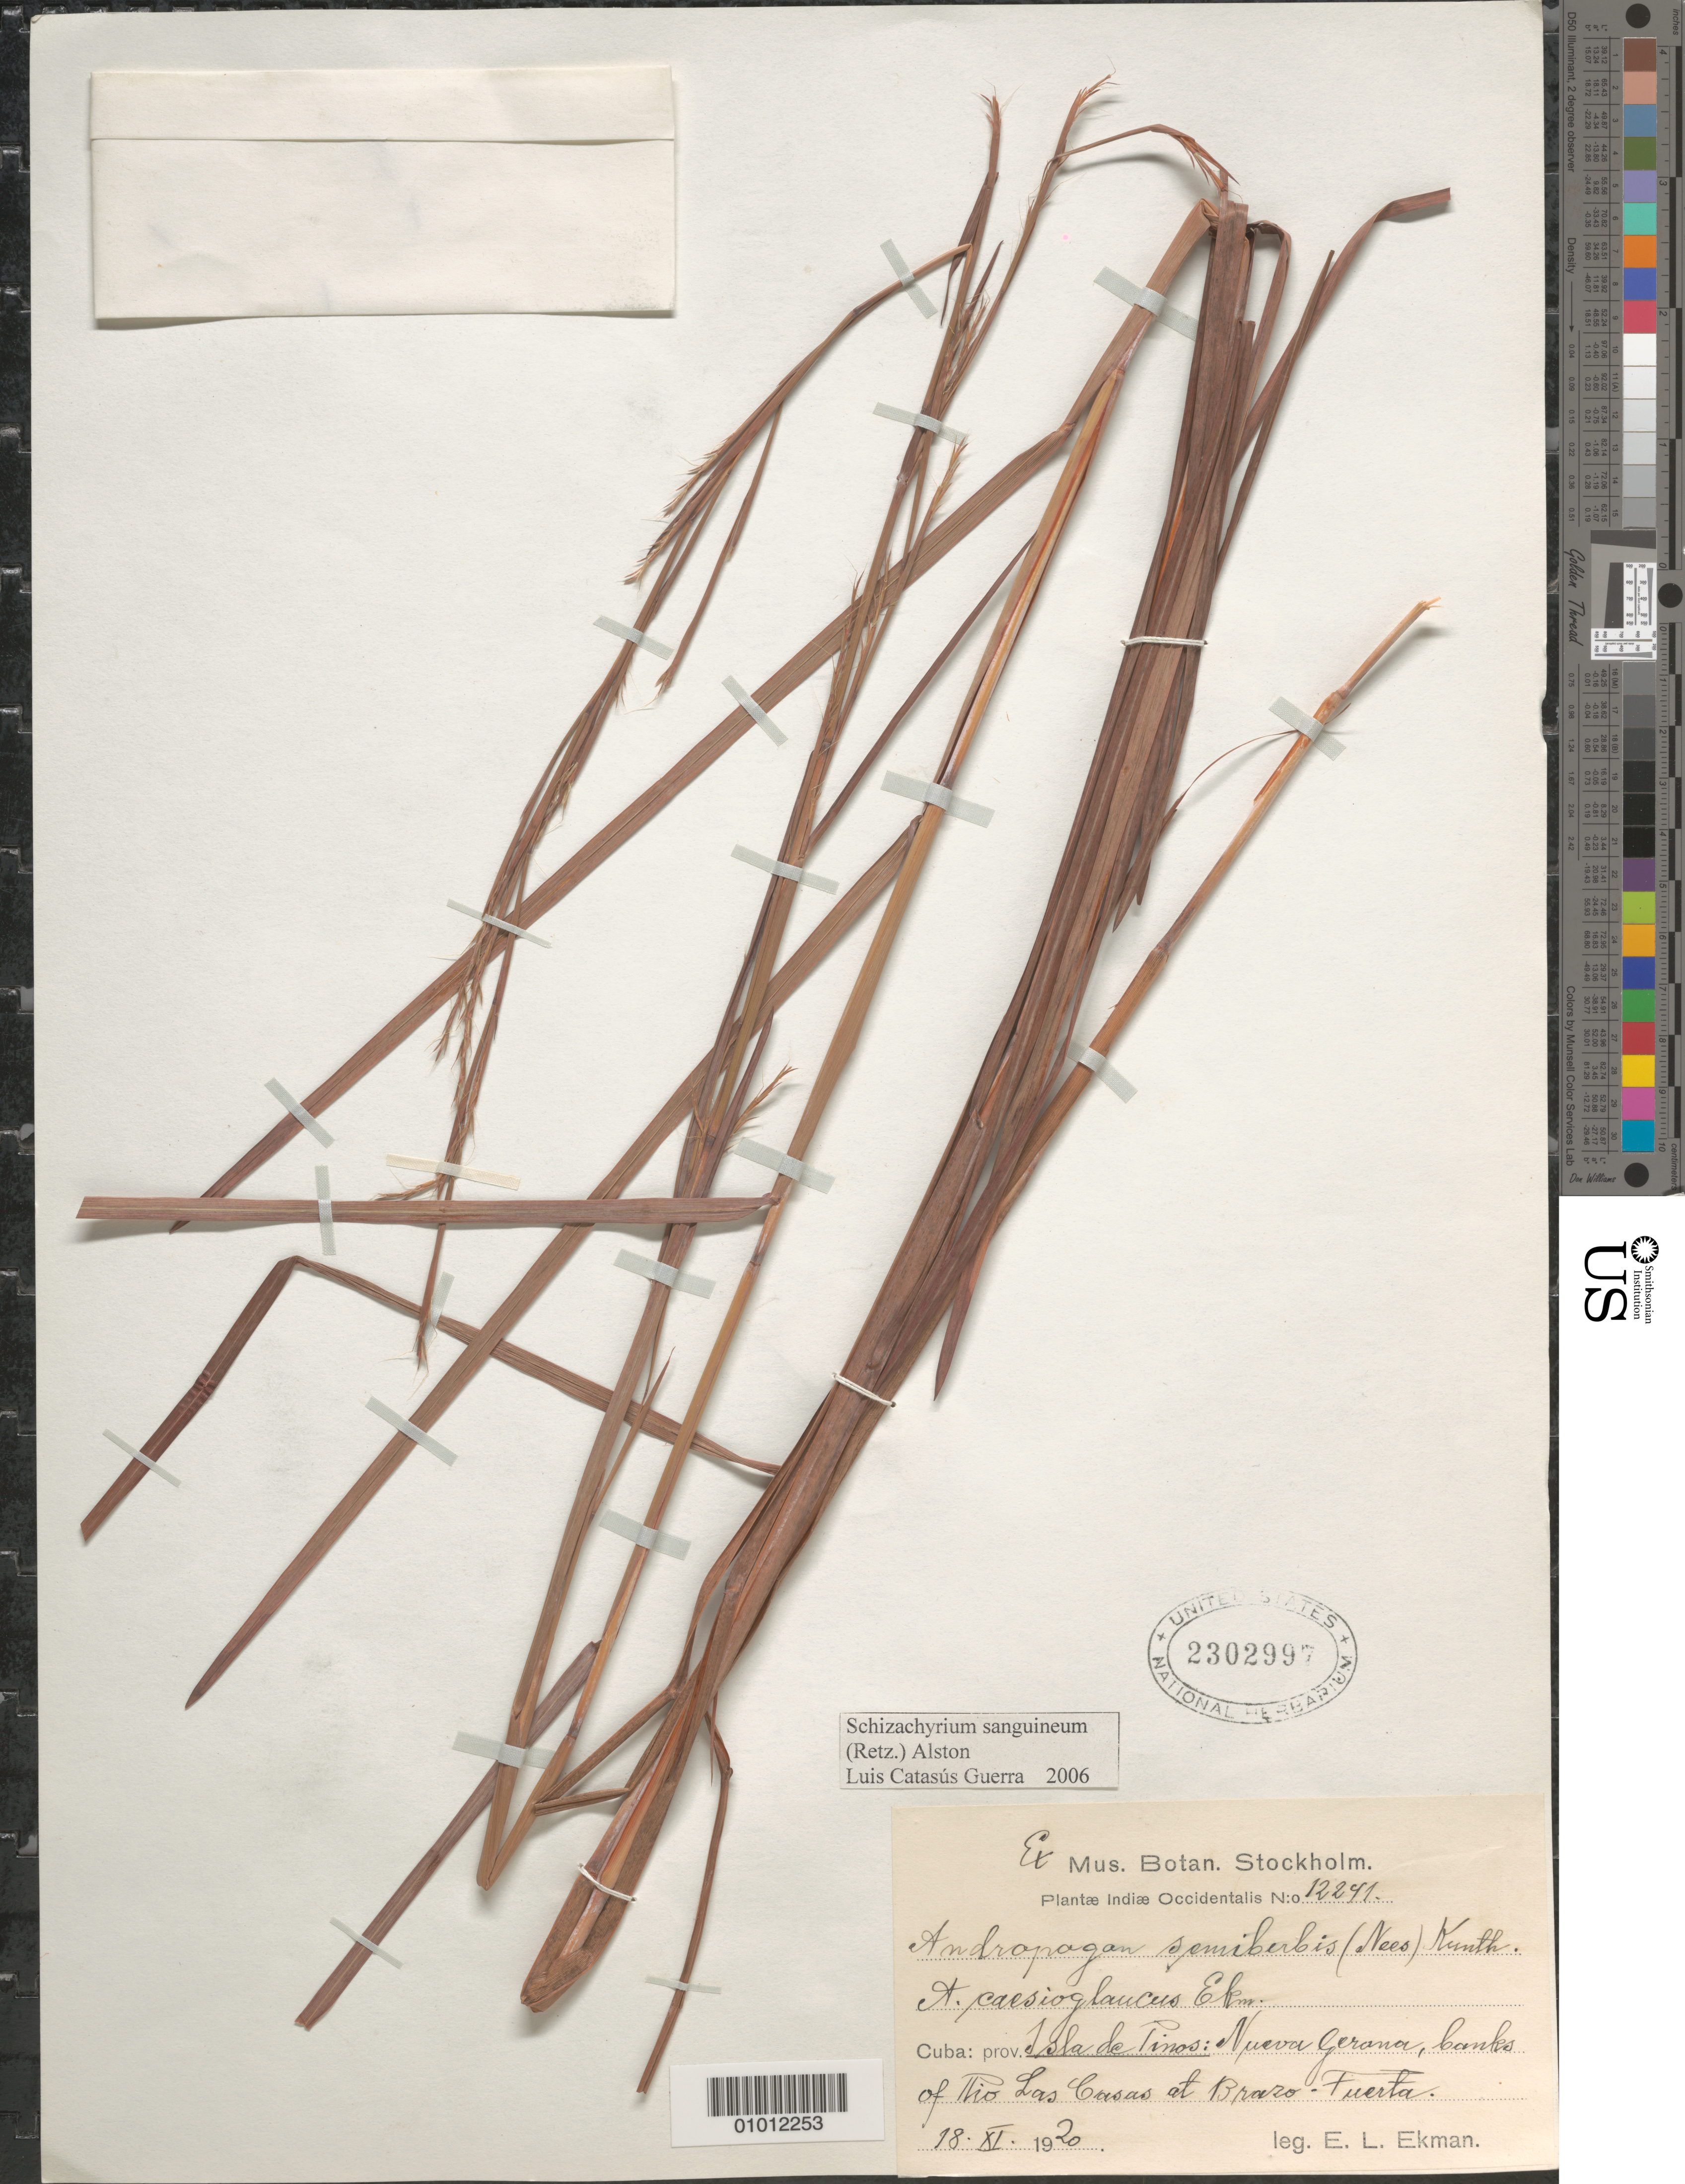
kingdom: Plantae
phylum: Tracheophyta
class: Liliopsida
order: Poales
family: Poaceae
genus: Schizachyrium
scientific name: Schizachyrium sanguineum var. sanguineum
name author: (Retz.) Alston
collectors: E. L. Ekman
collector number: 12241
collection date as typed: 18 Jun 1920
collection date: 1920-06-18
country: Cuba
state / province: Isla de la Juventud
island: Isla de la Juventud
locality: Nueva Gerona, banls of Rio las Casas at Braro fuerta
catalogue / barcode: US 2302997